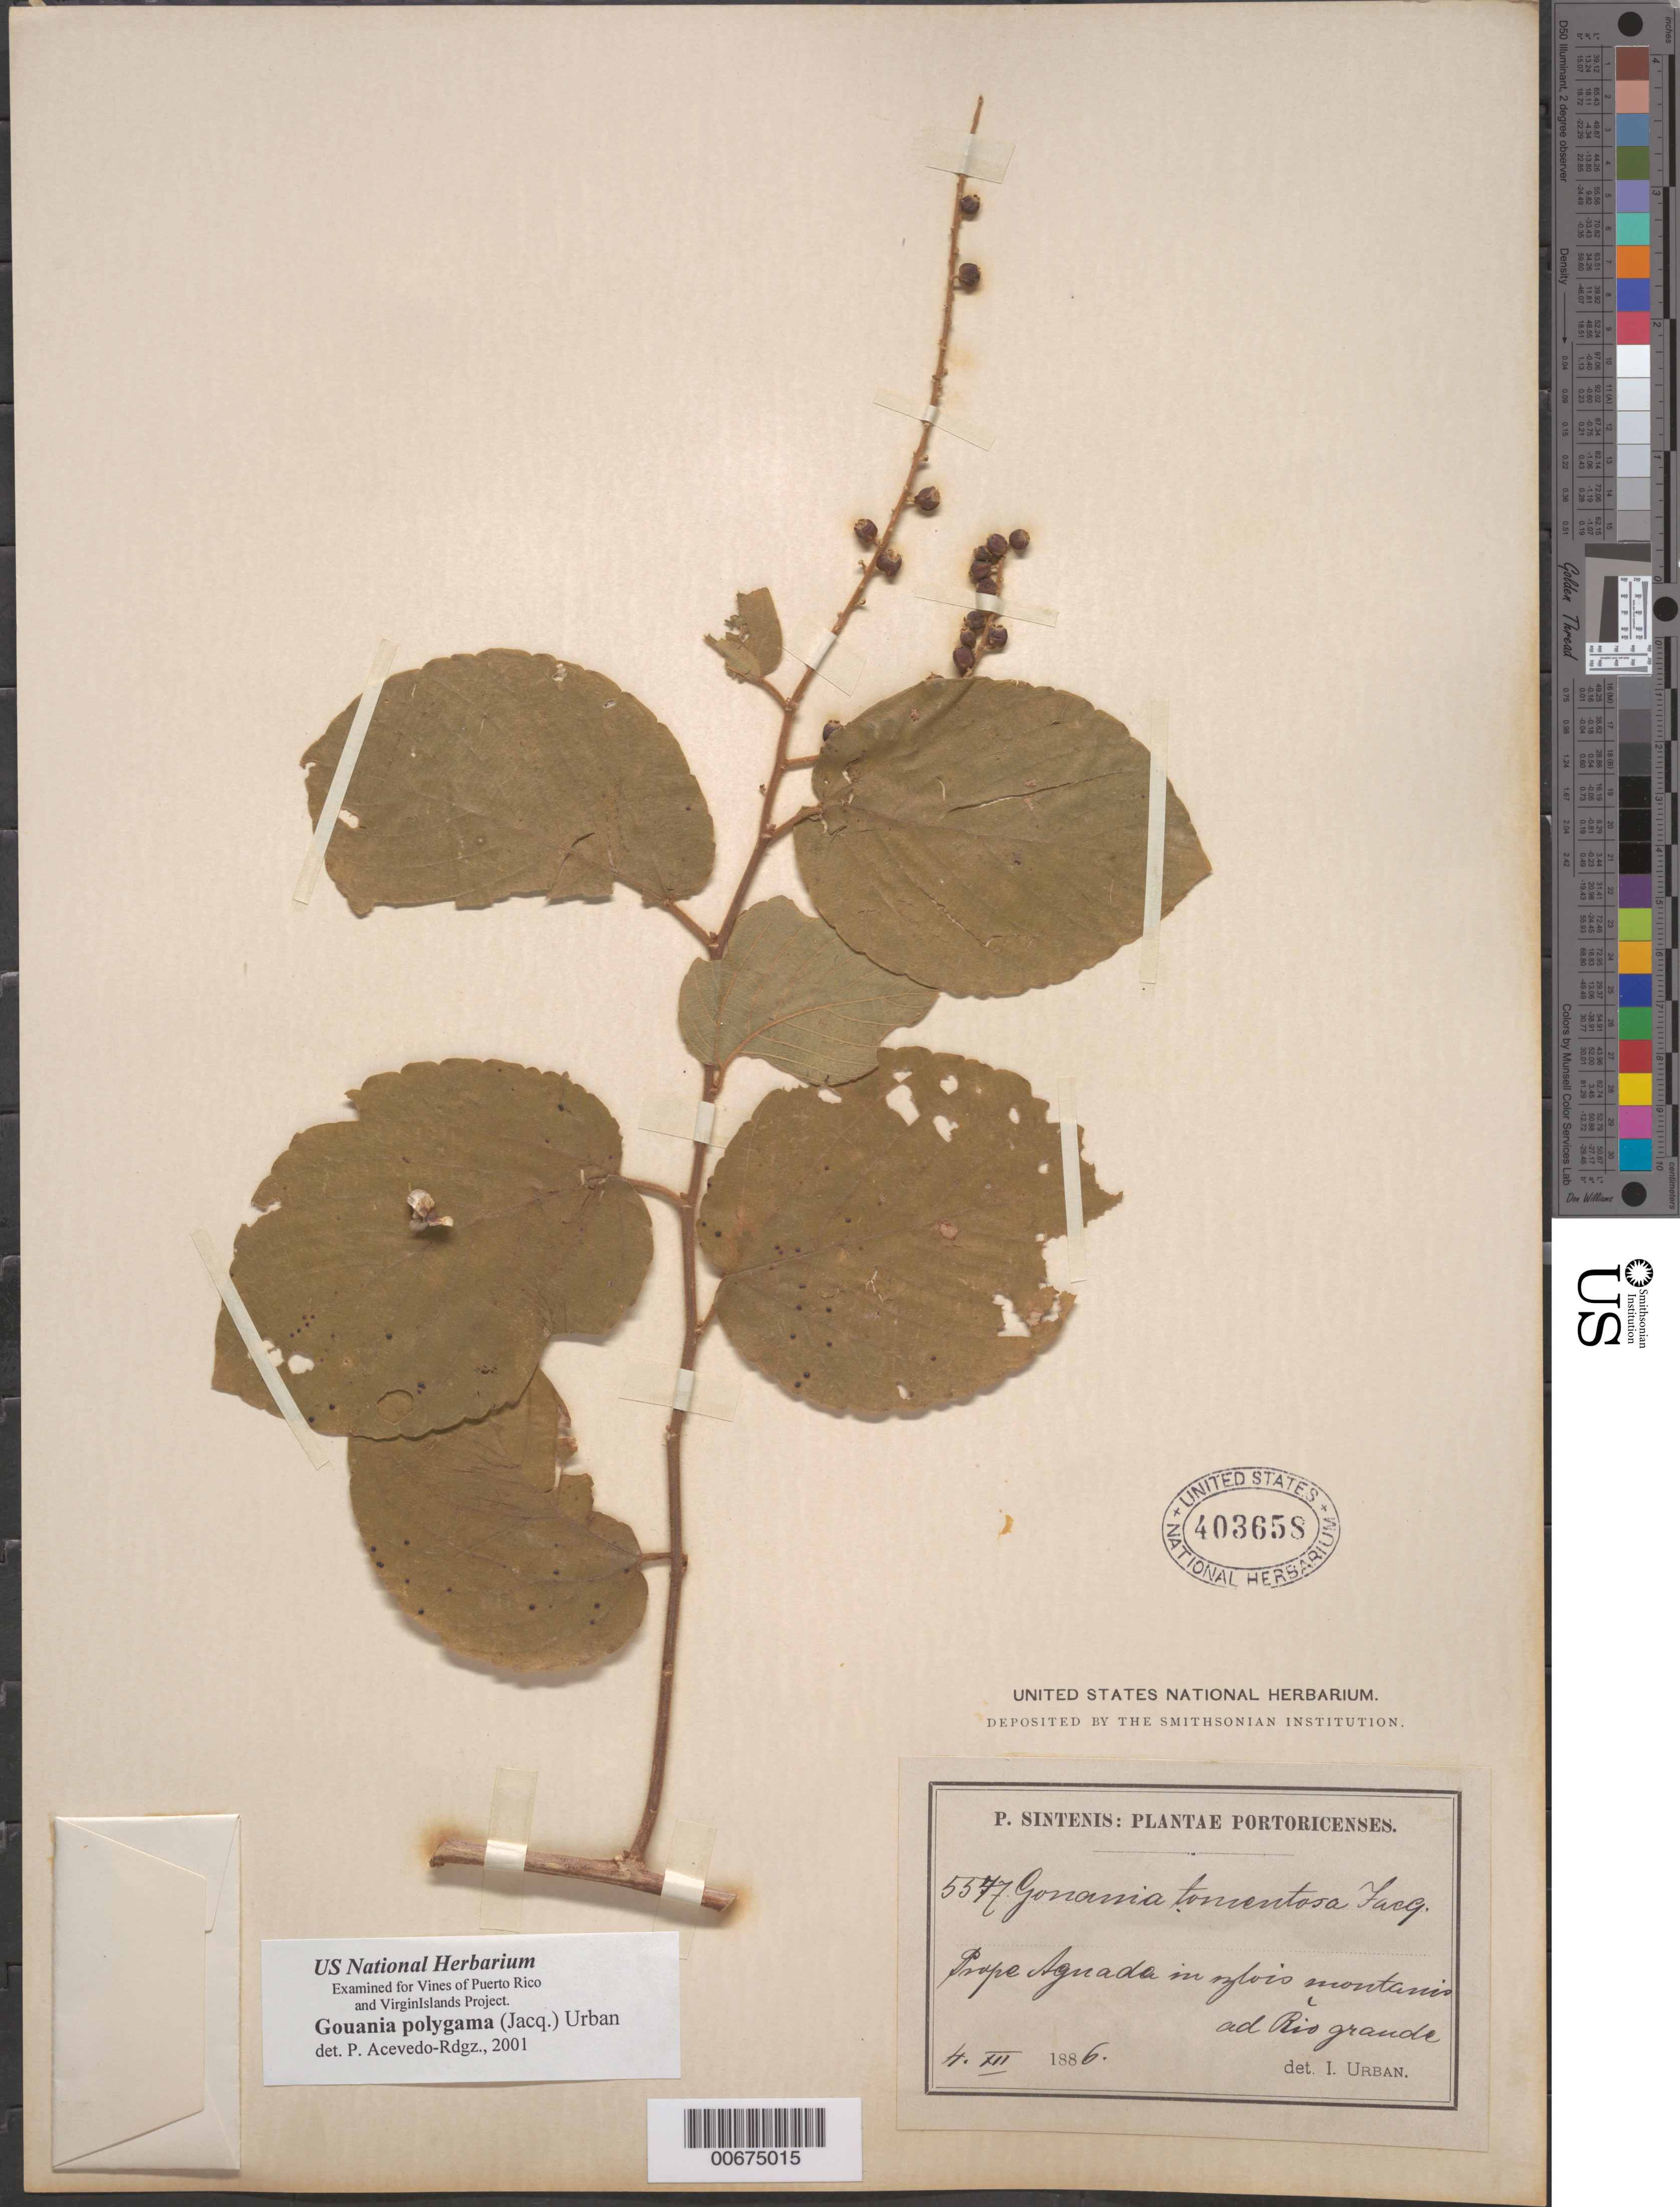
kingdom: Plantae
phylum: Tracheophyta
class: Magnoliopsida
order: Rosales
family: Rhamnaceae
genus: Gouania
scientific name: Gouania polygama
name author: (Jacq.) Urb.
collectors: P. Sintenis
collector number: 5577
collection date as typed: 04 Dec 1886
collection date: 1886-12-04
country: Puerto Rico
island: Greater Antilles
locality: Prope Agnada. In sylvis montanis ad Rio grande.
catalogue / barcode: US 403658